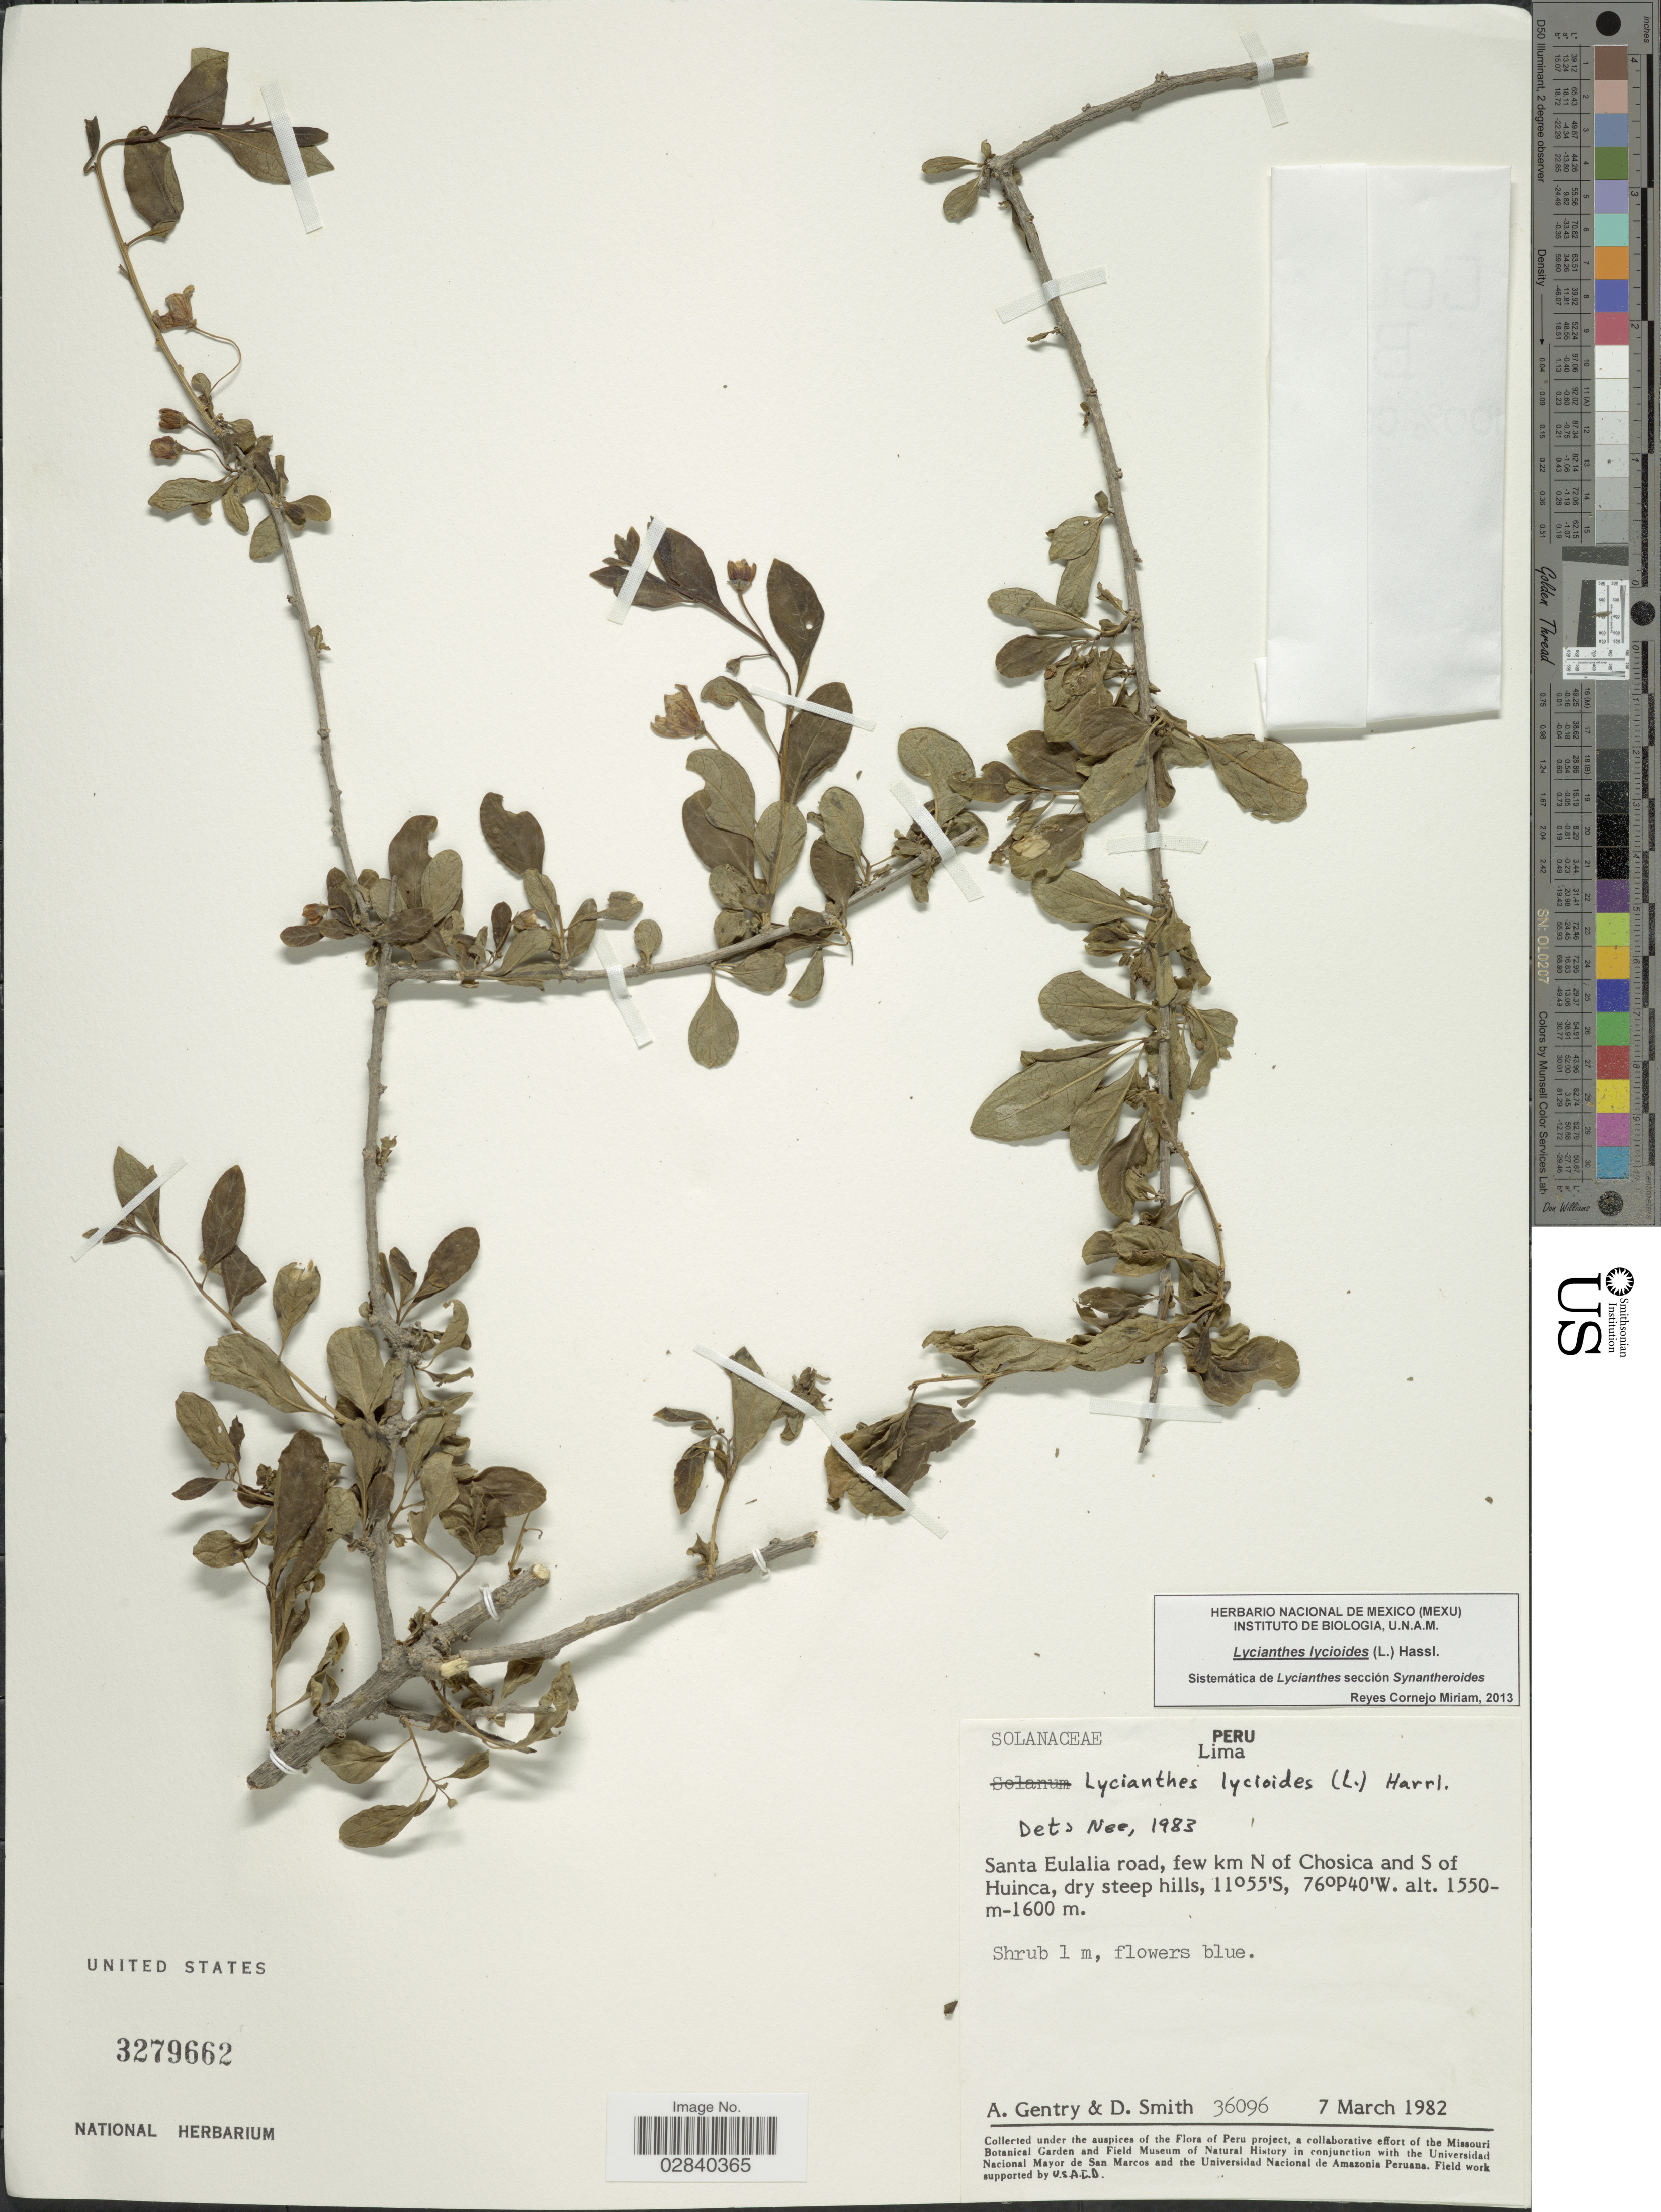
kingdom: Plantae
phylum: Tracheophyta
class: Magnoliopsida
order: Solanales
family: Solanaceae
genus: Lycianthes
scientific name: Lycianthes lycioides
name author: (L.) Hassl.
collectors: A. H. Gentry & D. Smith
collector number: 36096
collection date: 1982-03-07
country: Peru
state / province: Lima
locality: Santa Eulalia road, few km N of Chosica and S of Huinca.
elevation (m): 1550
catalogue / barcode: US 3279662